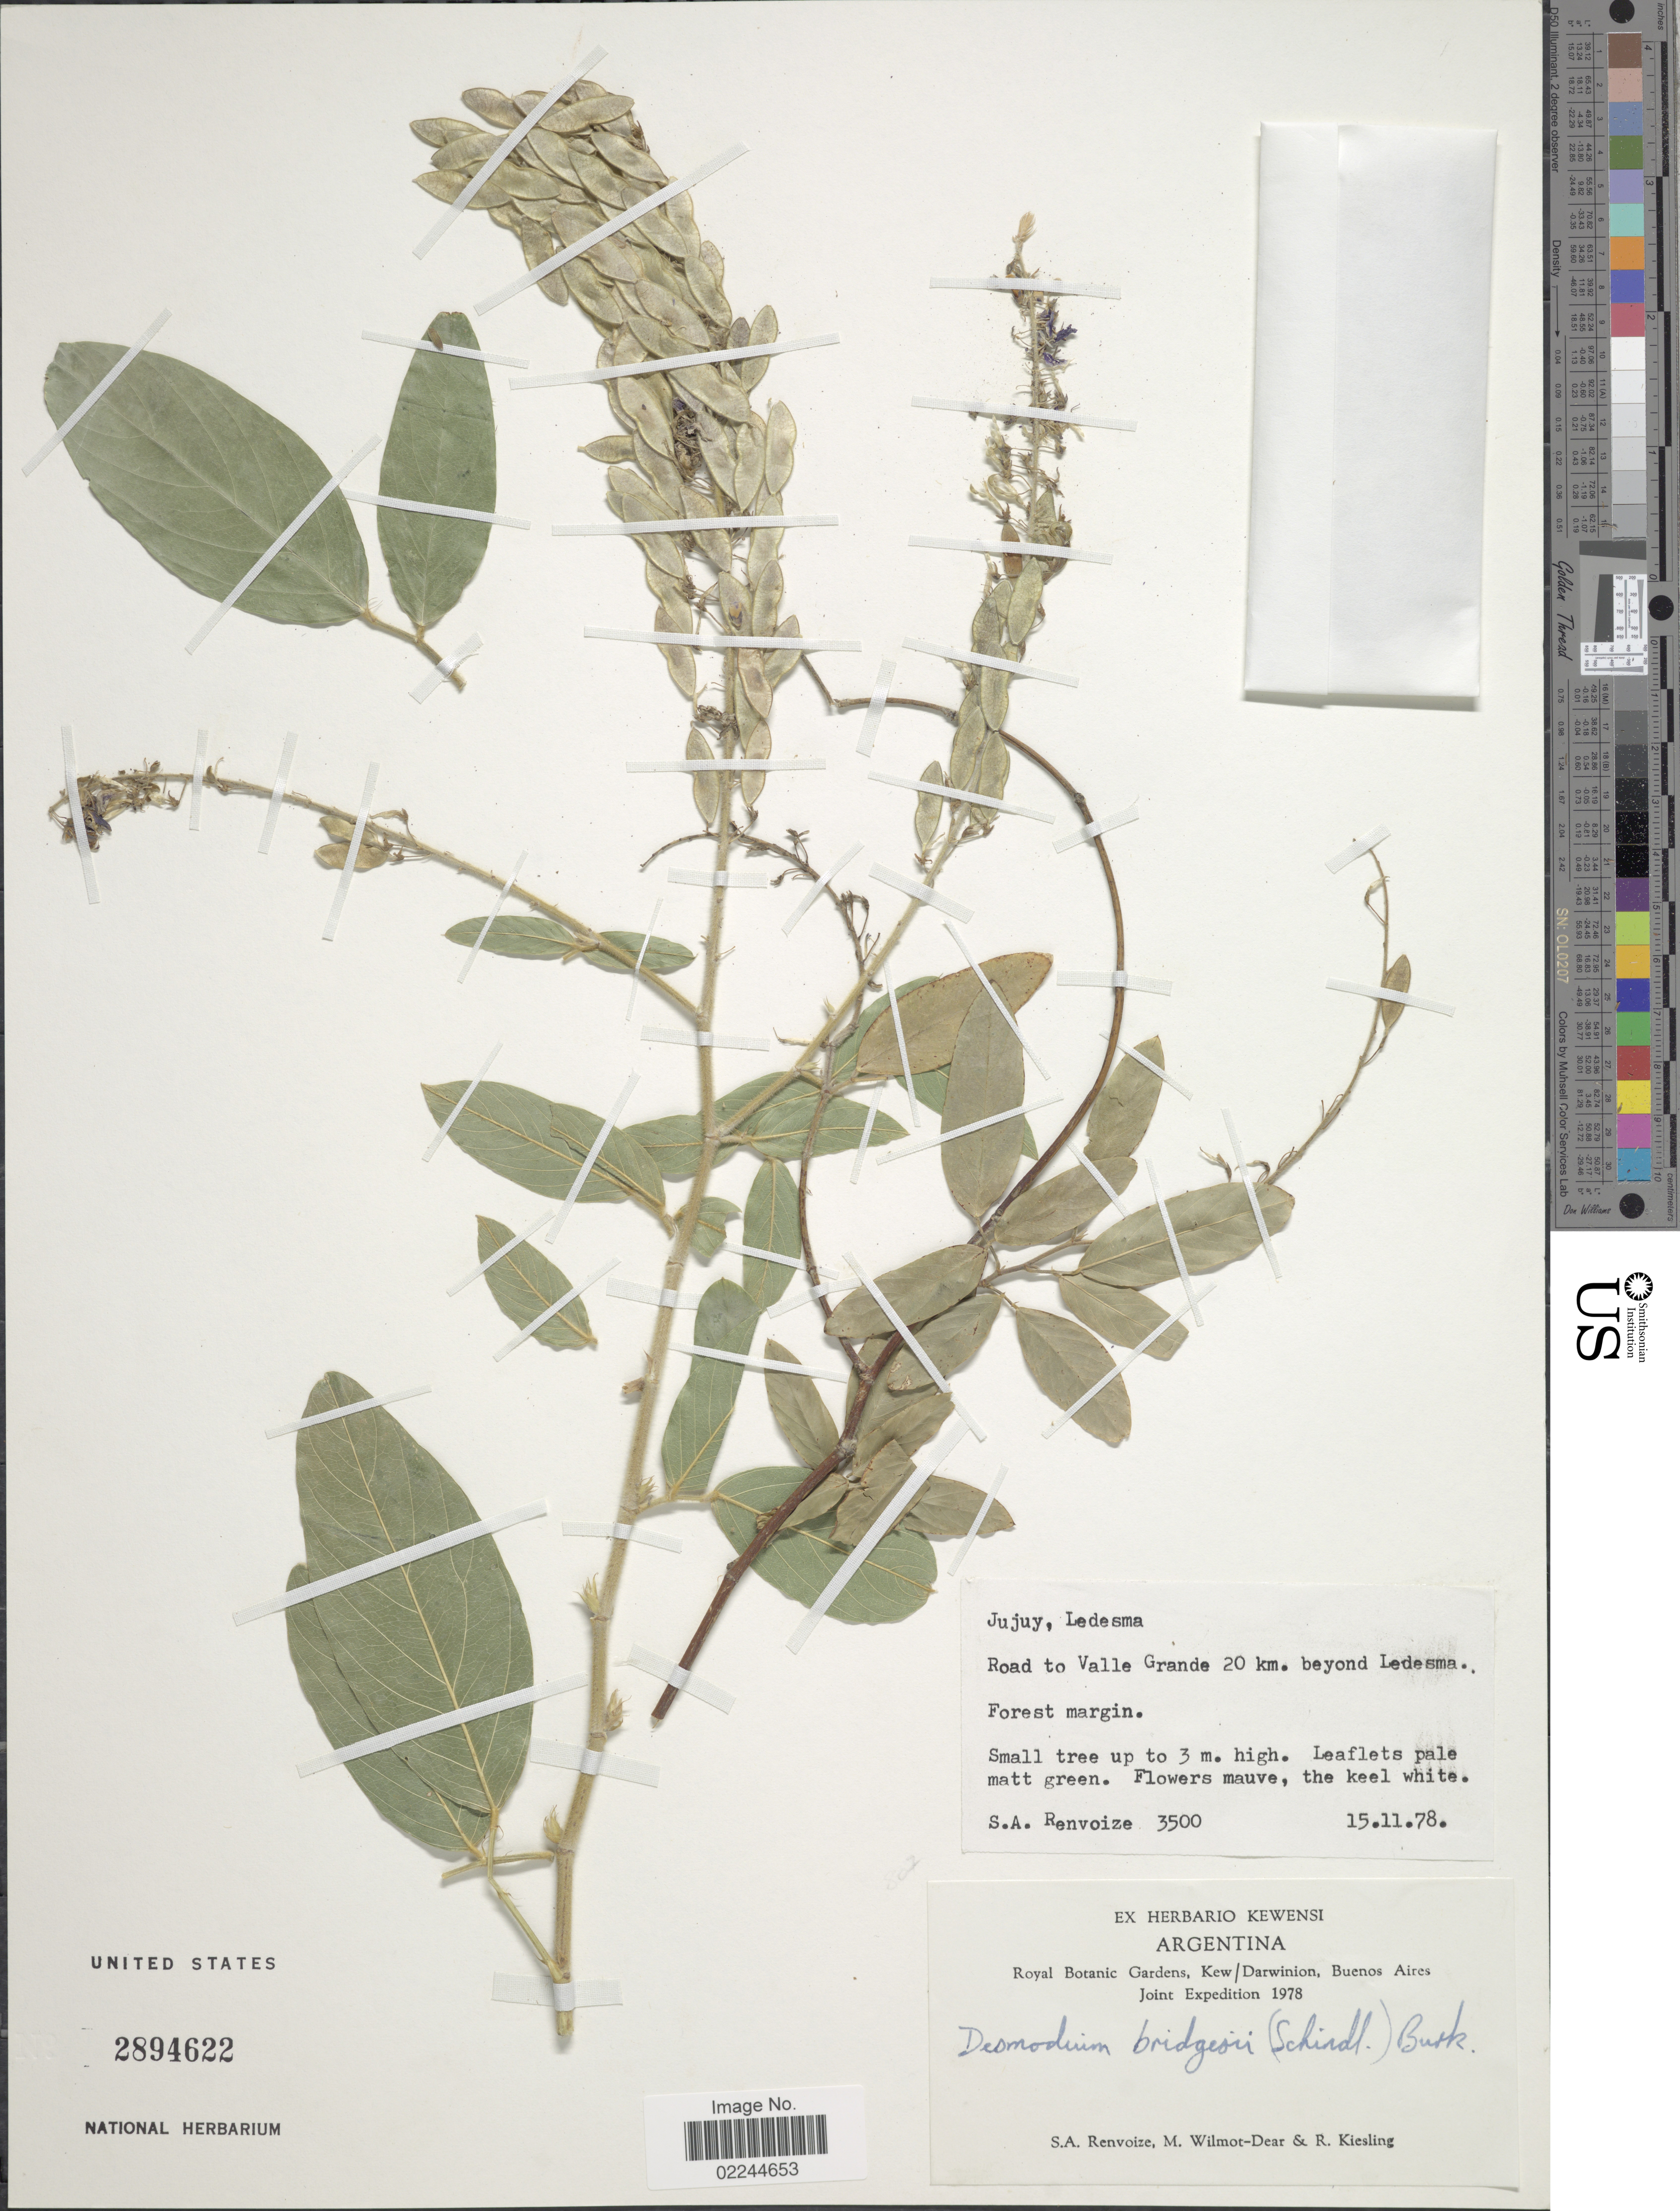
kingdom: Plantae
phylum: Tracheophyta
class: Magnoliopsida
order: Fabales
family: Fabaceae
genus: Desmodium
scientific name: Desmodium bridgesii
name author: (Schindl.) Burkart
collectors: S. A. Renvoize, M. Wilmot-Dear & R. Kiesling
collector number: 3500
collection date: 1978-11-15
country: Argentina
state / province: Jujuy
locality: Ledesma, Road to Valle Grande 20 km, beyond Ledesma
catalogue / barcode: US 2894622